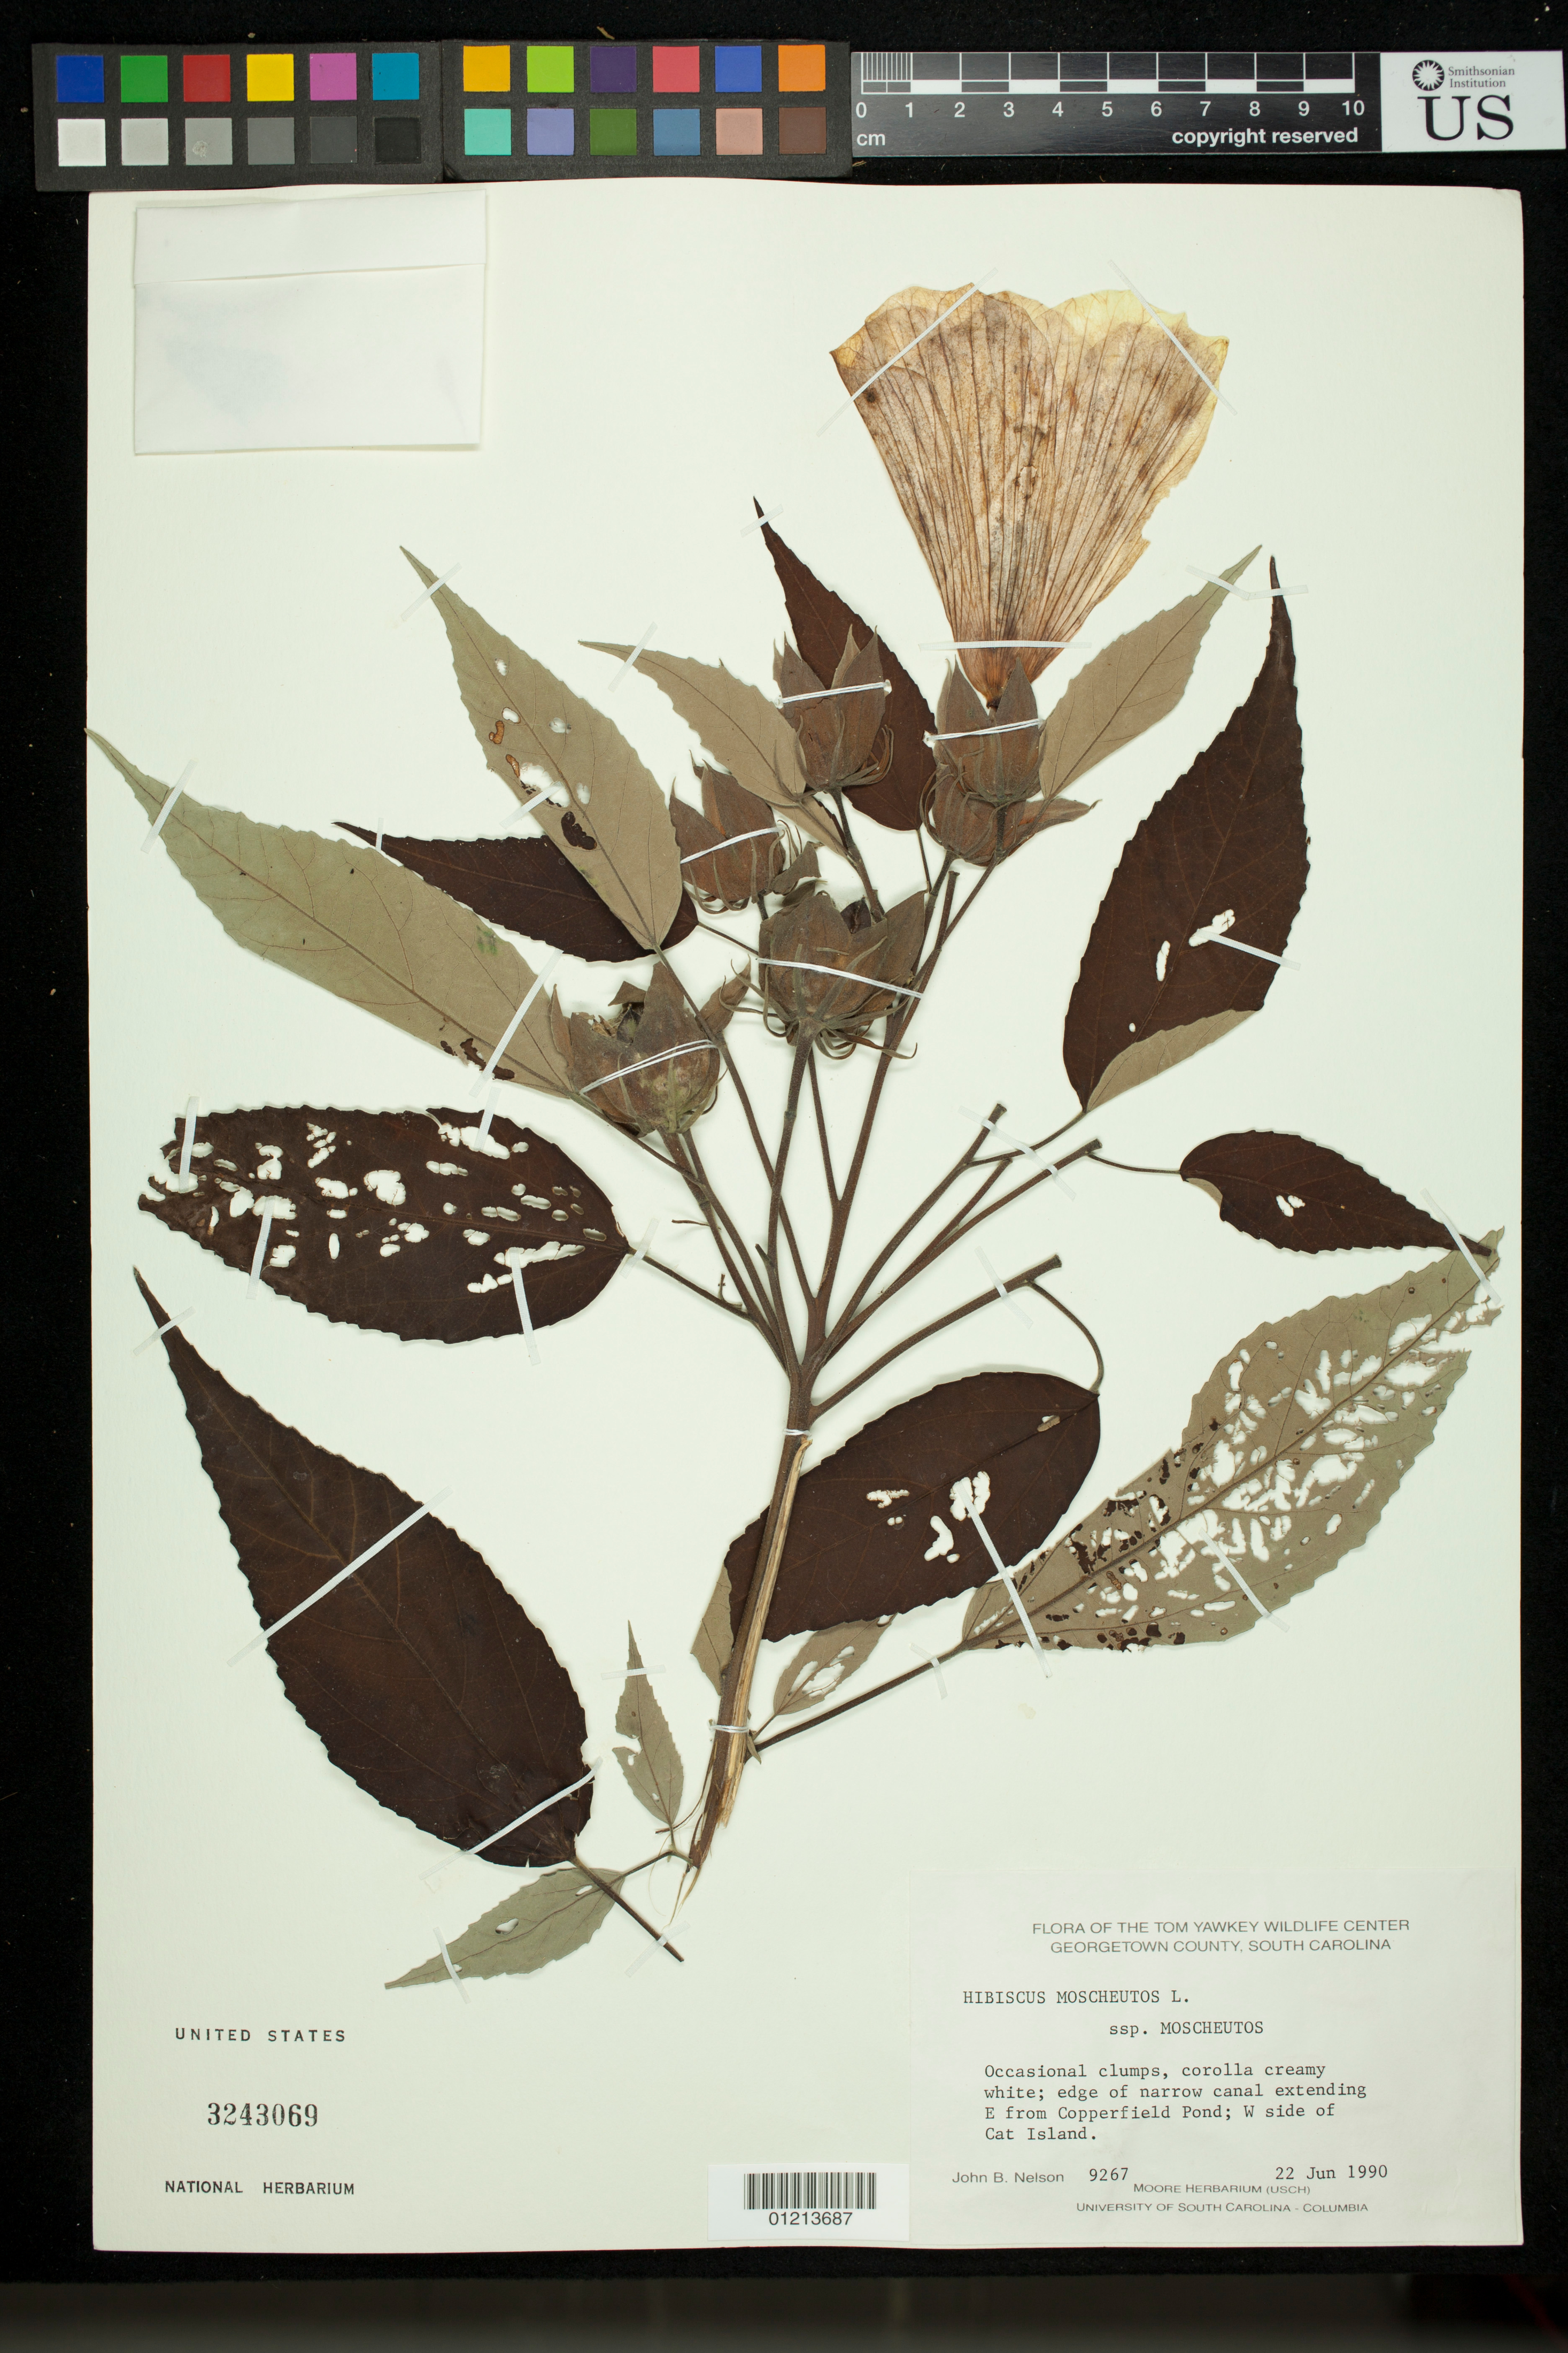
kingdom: Plantae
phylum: Tracheophyta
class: Magnoliopsida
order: Malvales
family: Malvaceae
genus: Hibiscus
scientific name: Hibiscus moscheutos subsp. lasiocarpos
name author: (Cav.) O.J. Blanch.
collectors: J. B. Nelson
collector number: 9267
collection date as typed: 20 Jun 1990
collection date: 1990-06-20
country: United States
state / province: South Carolina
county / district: Georgetown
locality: Georgetown County.Edge of narrow canal extending E from Copperfield Pond; W side of Cat Island.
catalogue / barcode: US 3243069